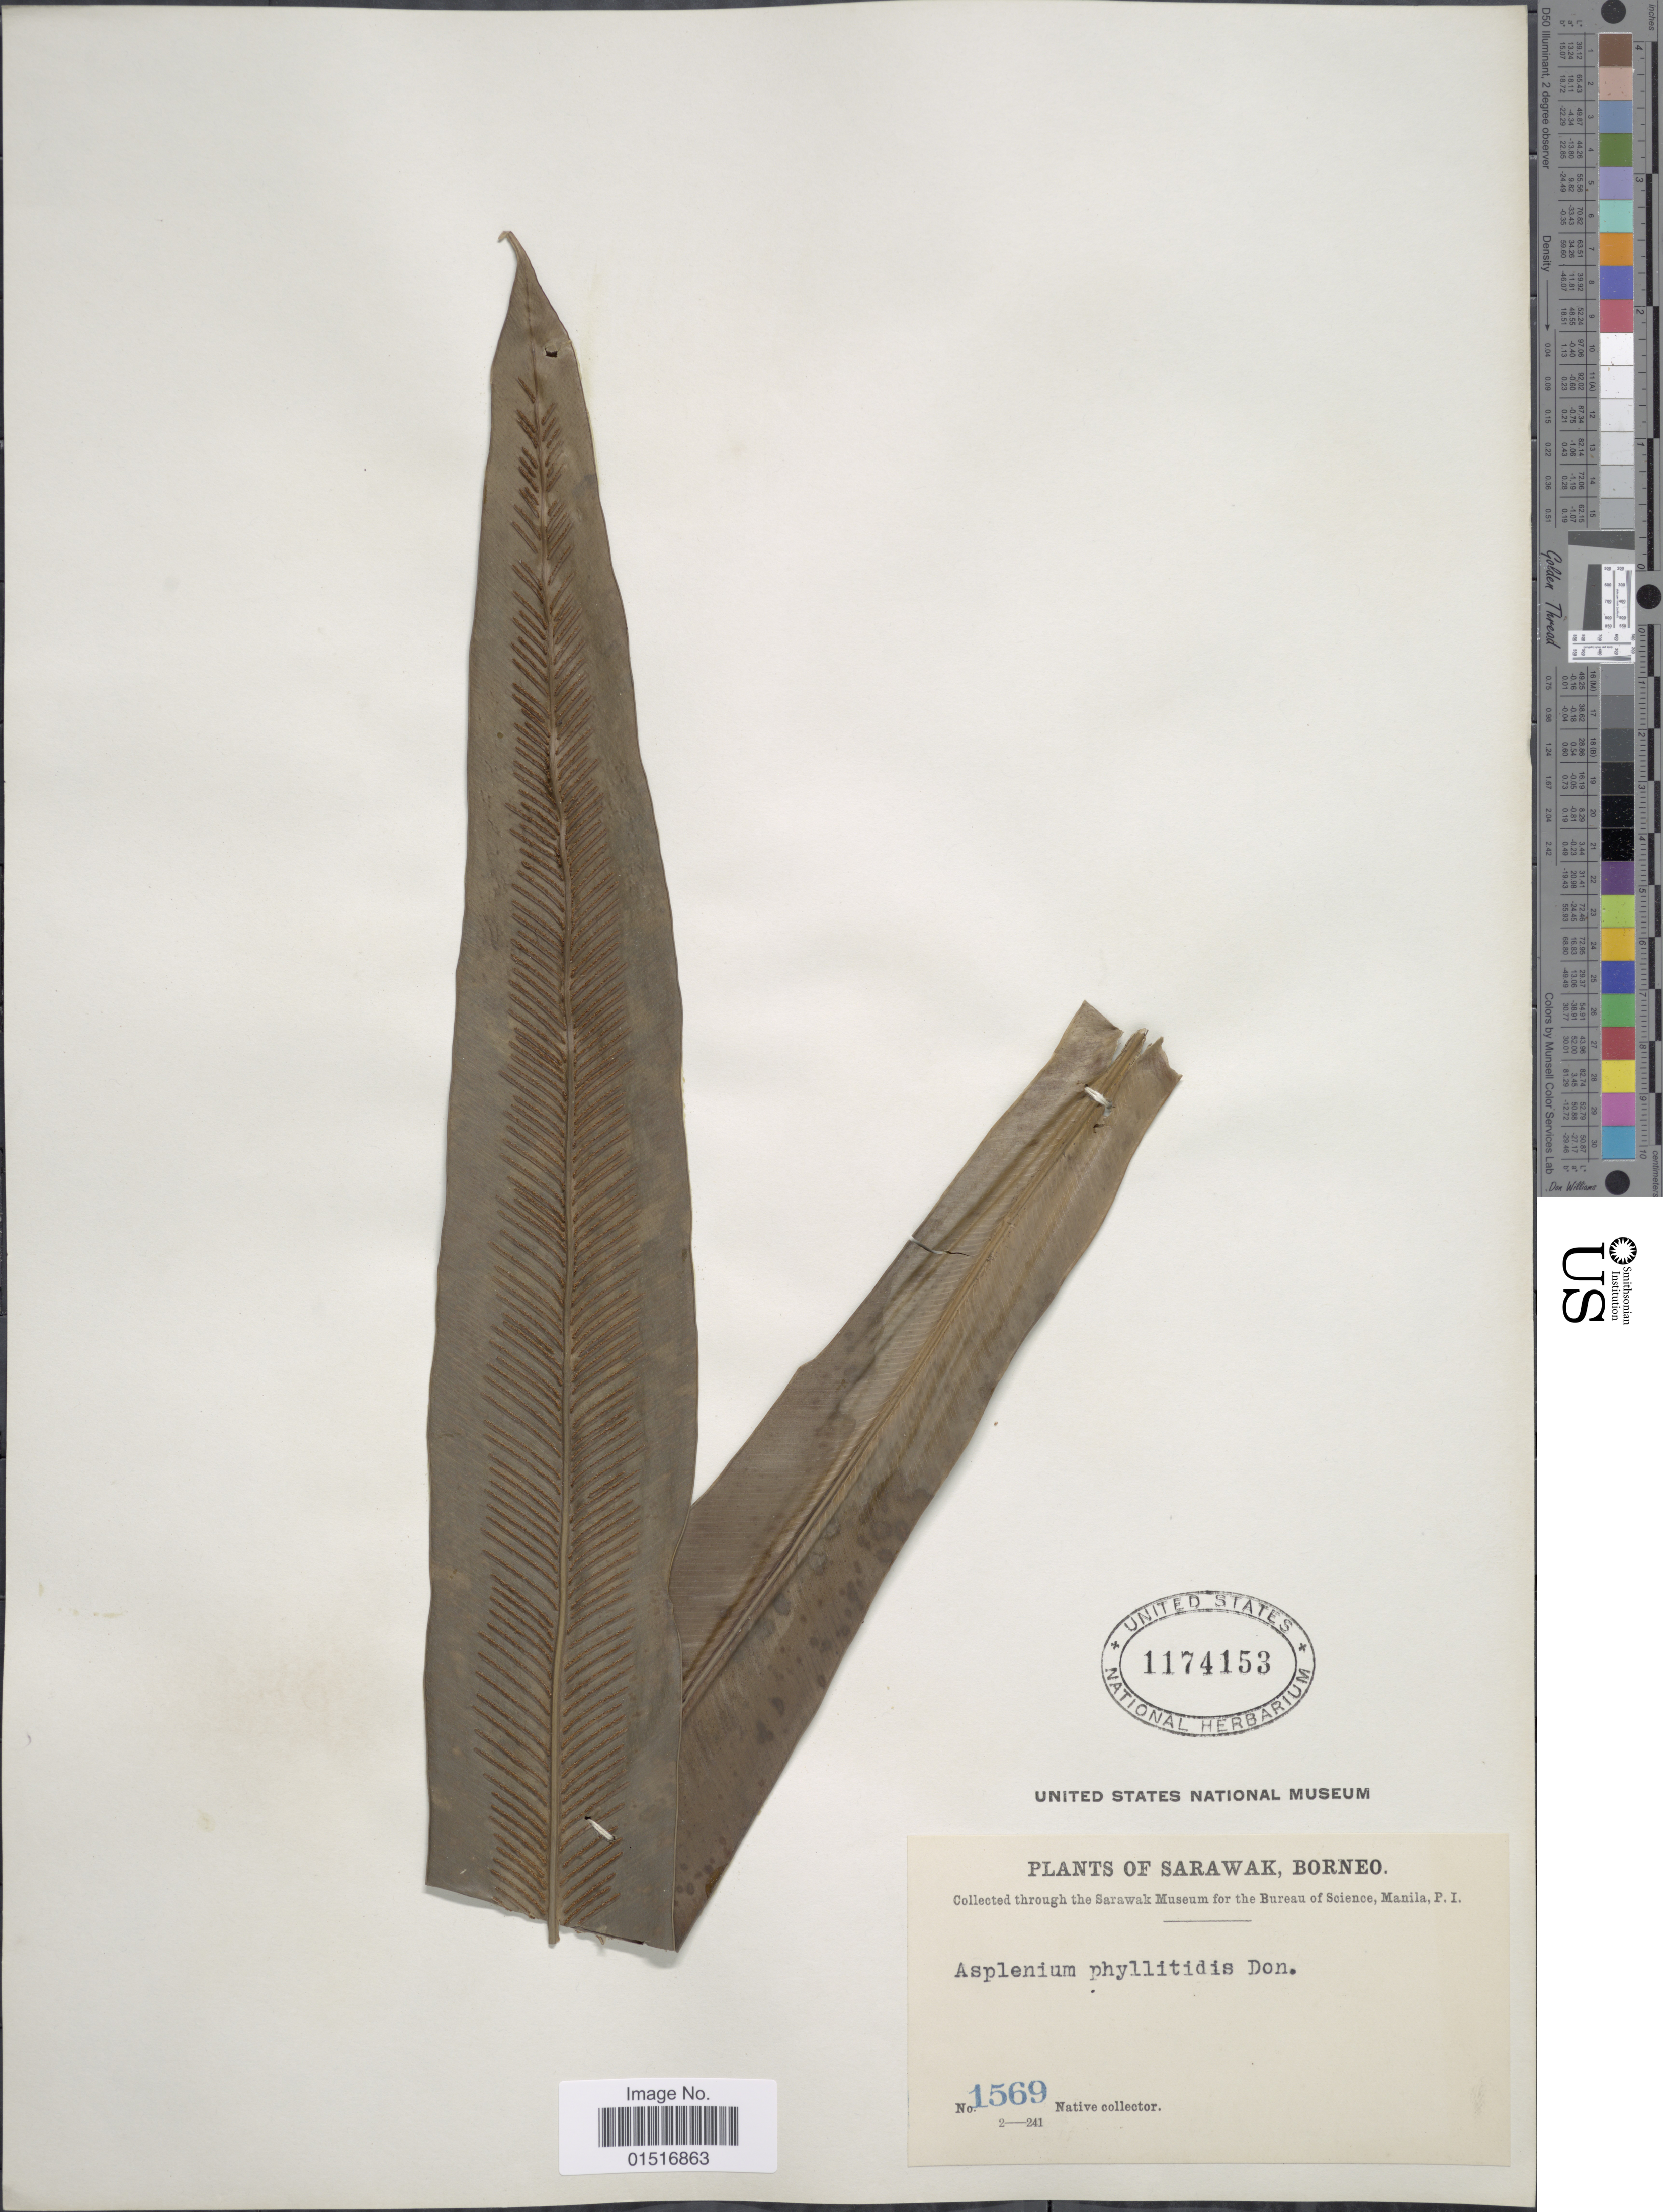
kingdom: Plantae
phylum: Tracheophyta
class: Polypodiopsida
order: Polypodiales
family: Aspleniaceae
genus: Asplenium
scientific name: Asplenium phyllitidis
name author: D. Don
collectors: Native collector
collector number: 1569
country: Malaysia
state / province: Sarawak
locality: Borneo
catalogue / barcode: US 1174153